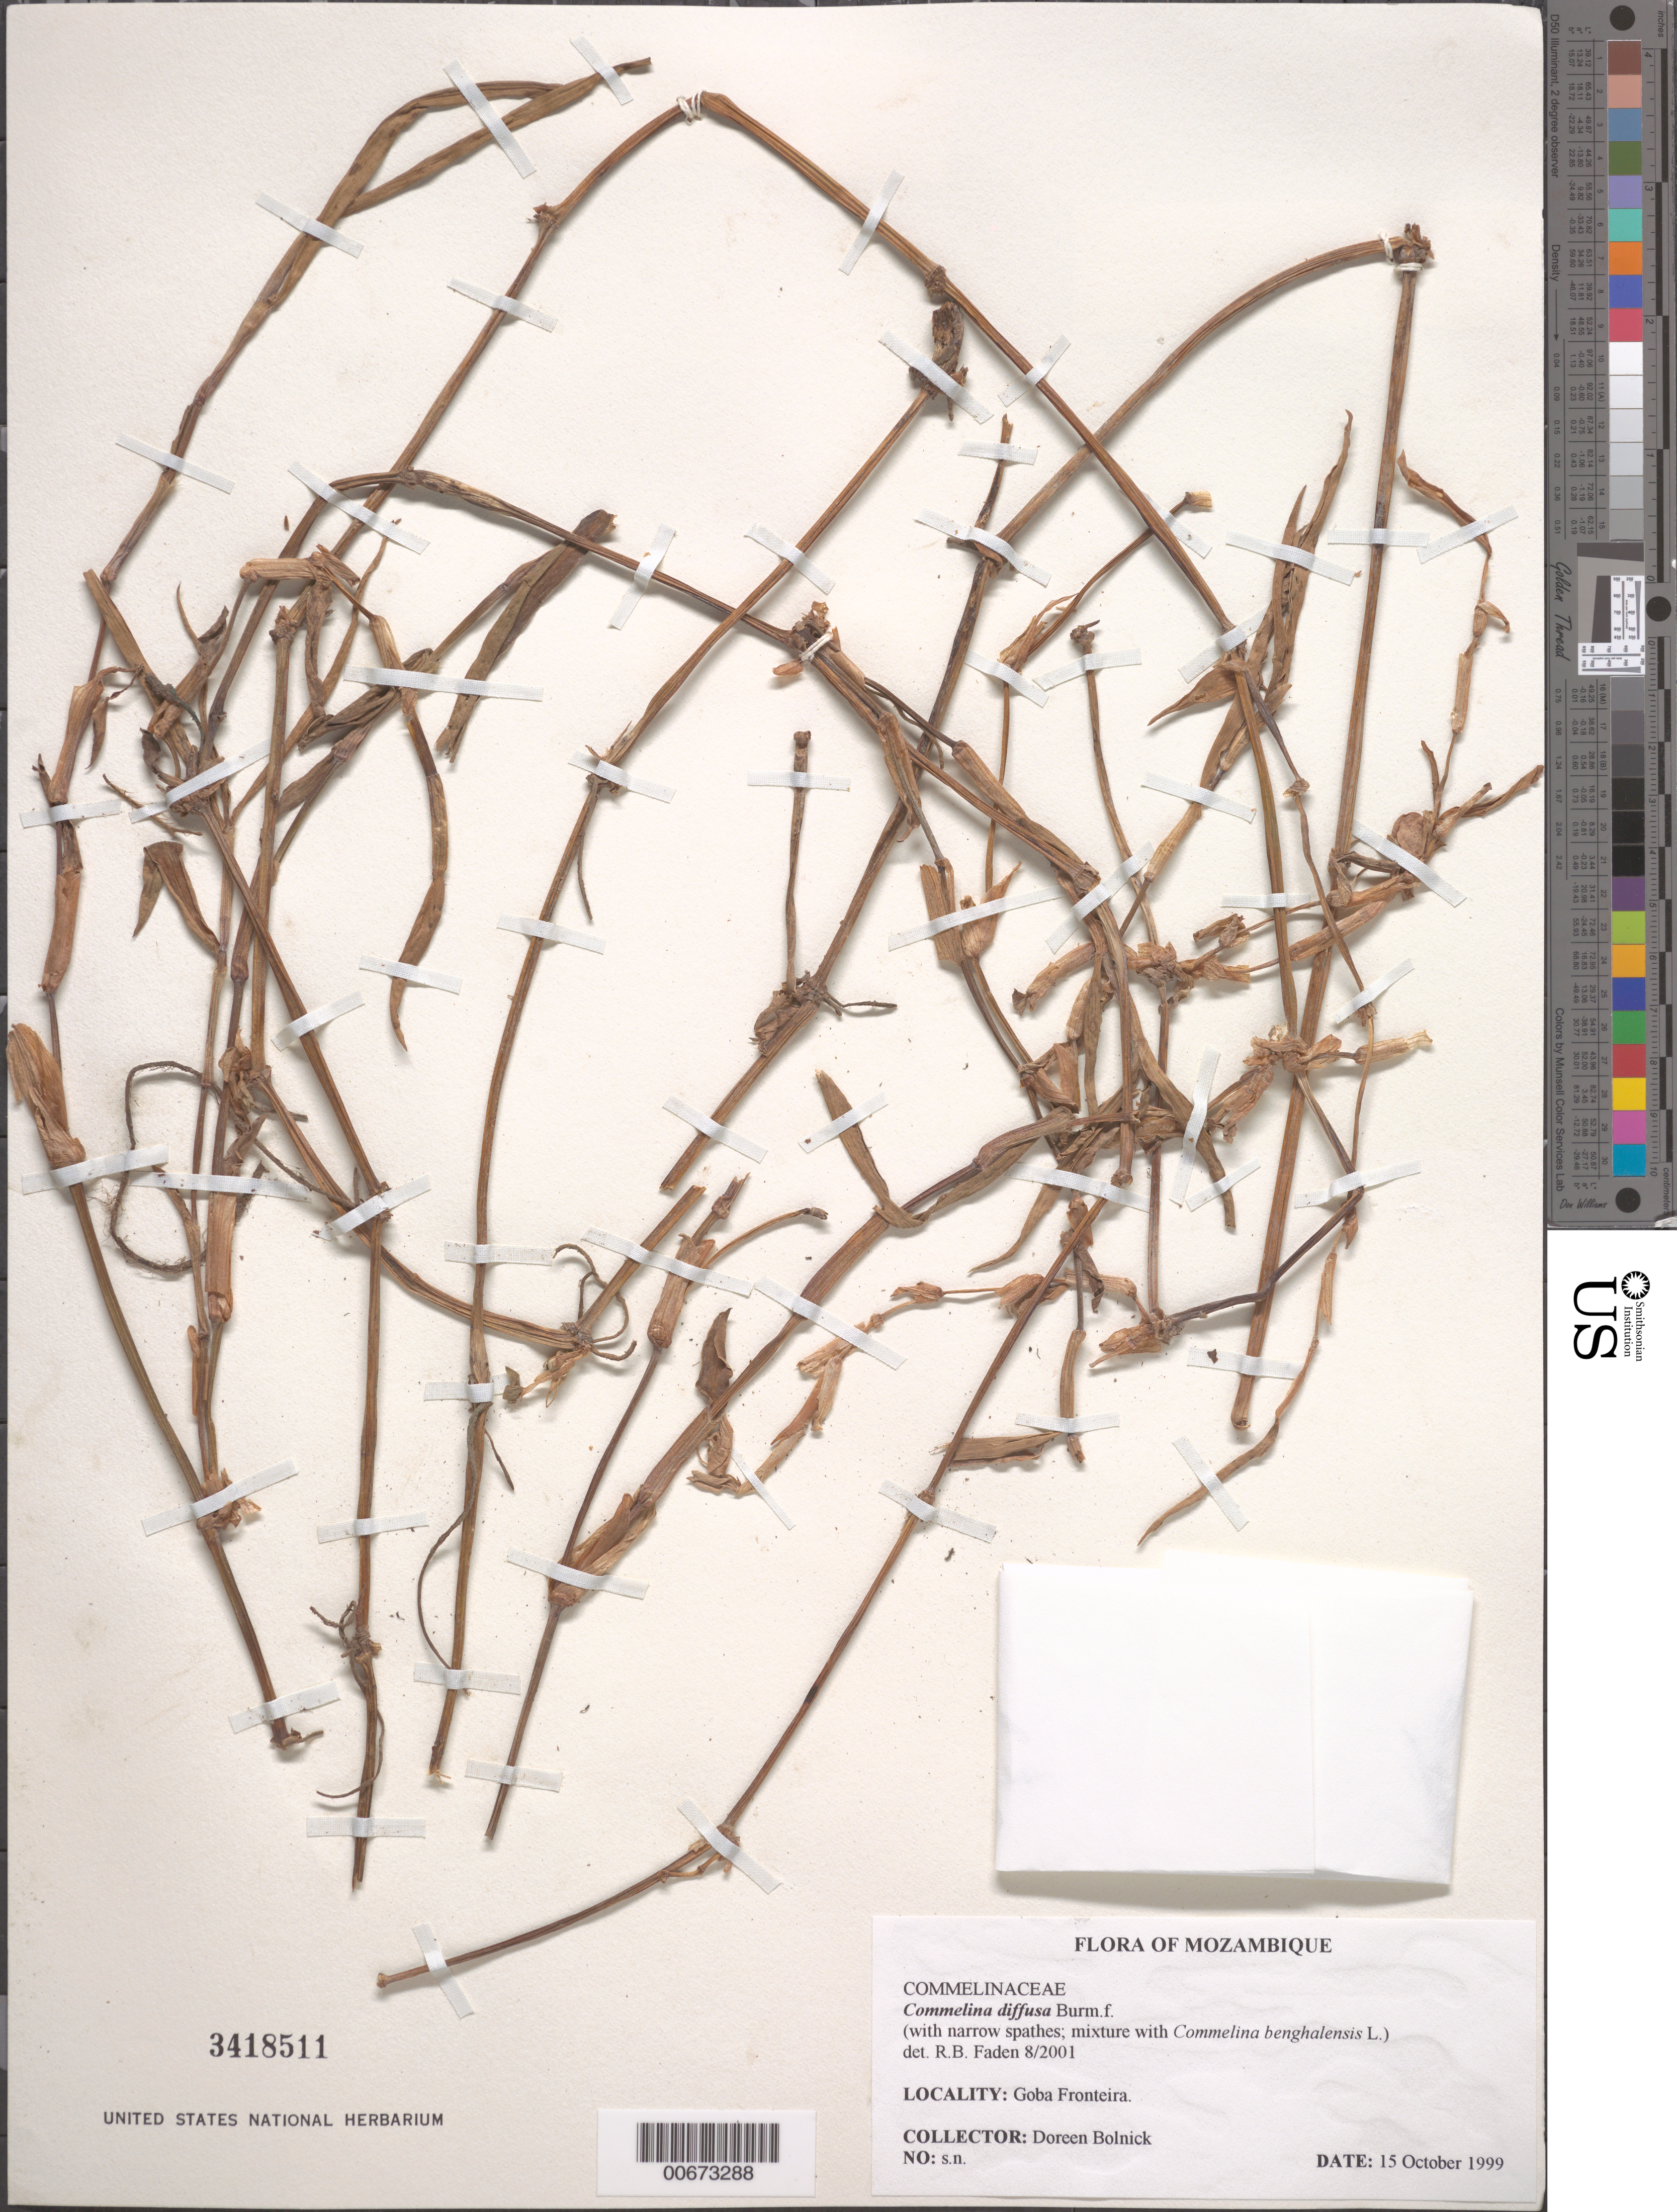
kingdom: Plantae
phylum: Tracheophyta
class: Liliopsida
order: Commelinales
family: Commelinaceae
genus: Commelina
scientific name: Commelina diffusa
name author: Burm. f.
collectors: D. Bolnick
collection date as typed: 15 Oct 1999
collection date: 1999-10-15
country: Mozambique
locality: Goba Fronteira.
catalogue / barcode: US 3418511